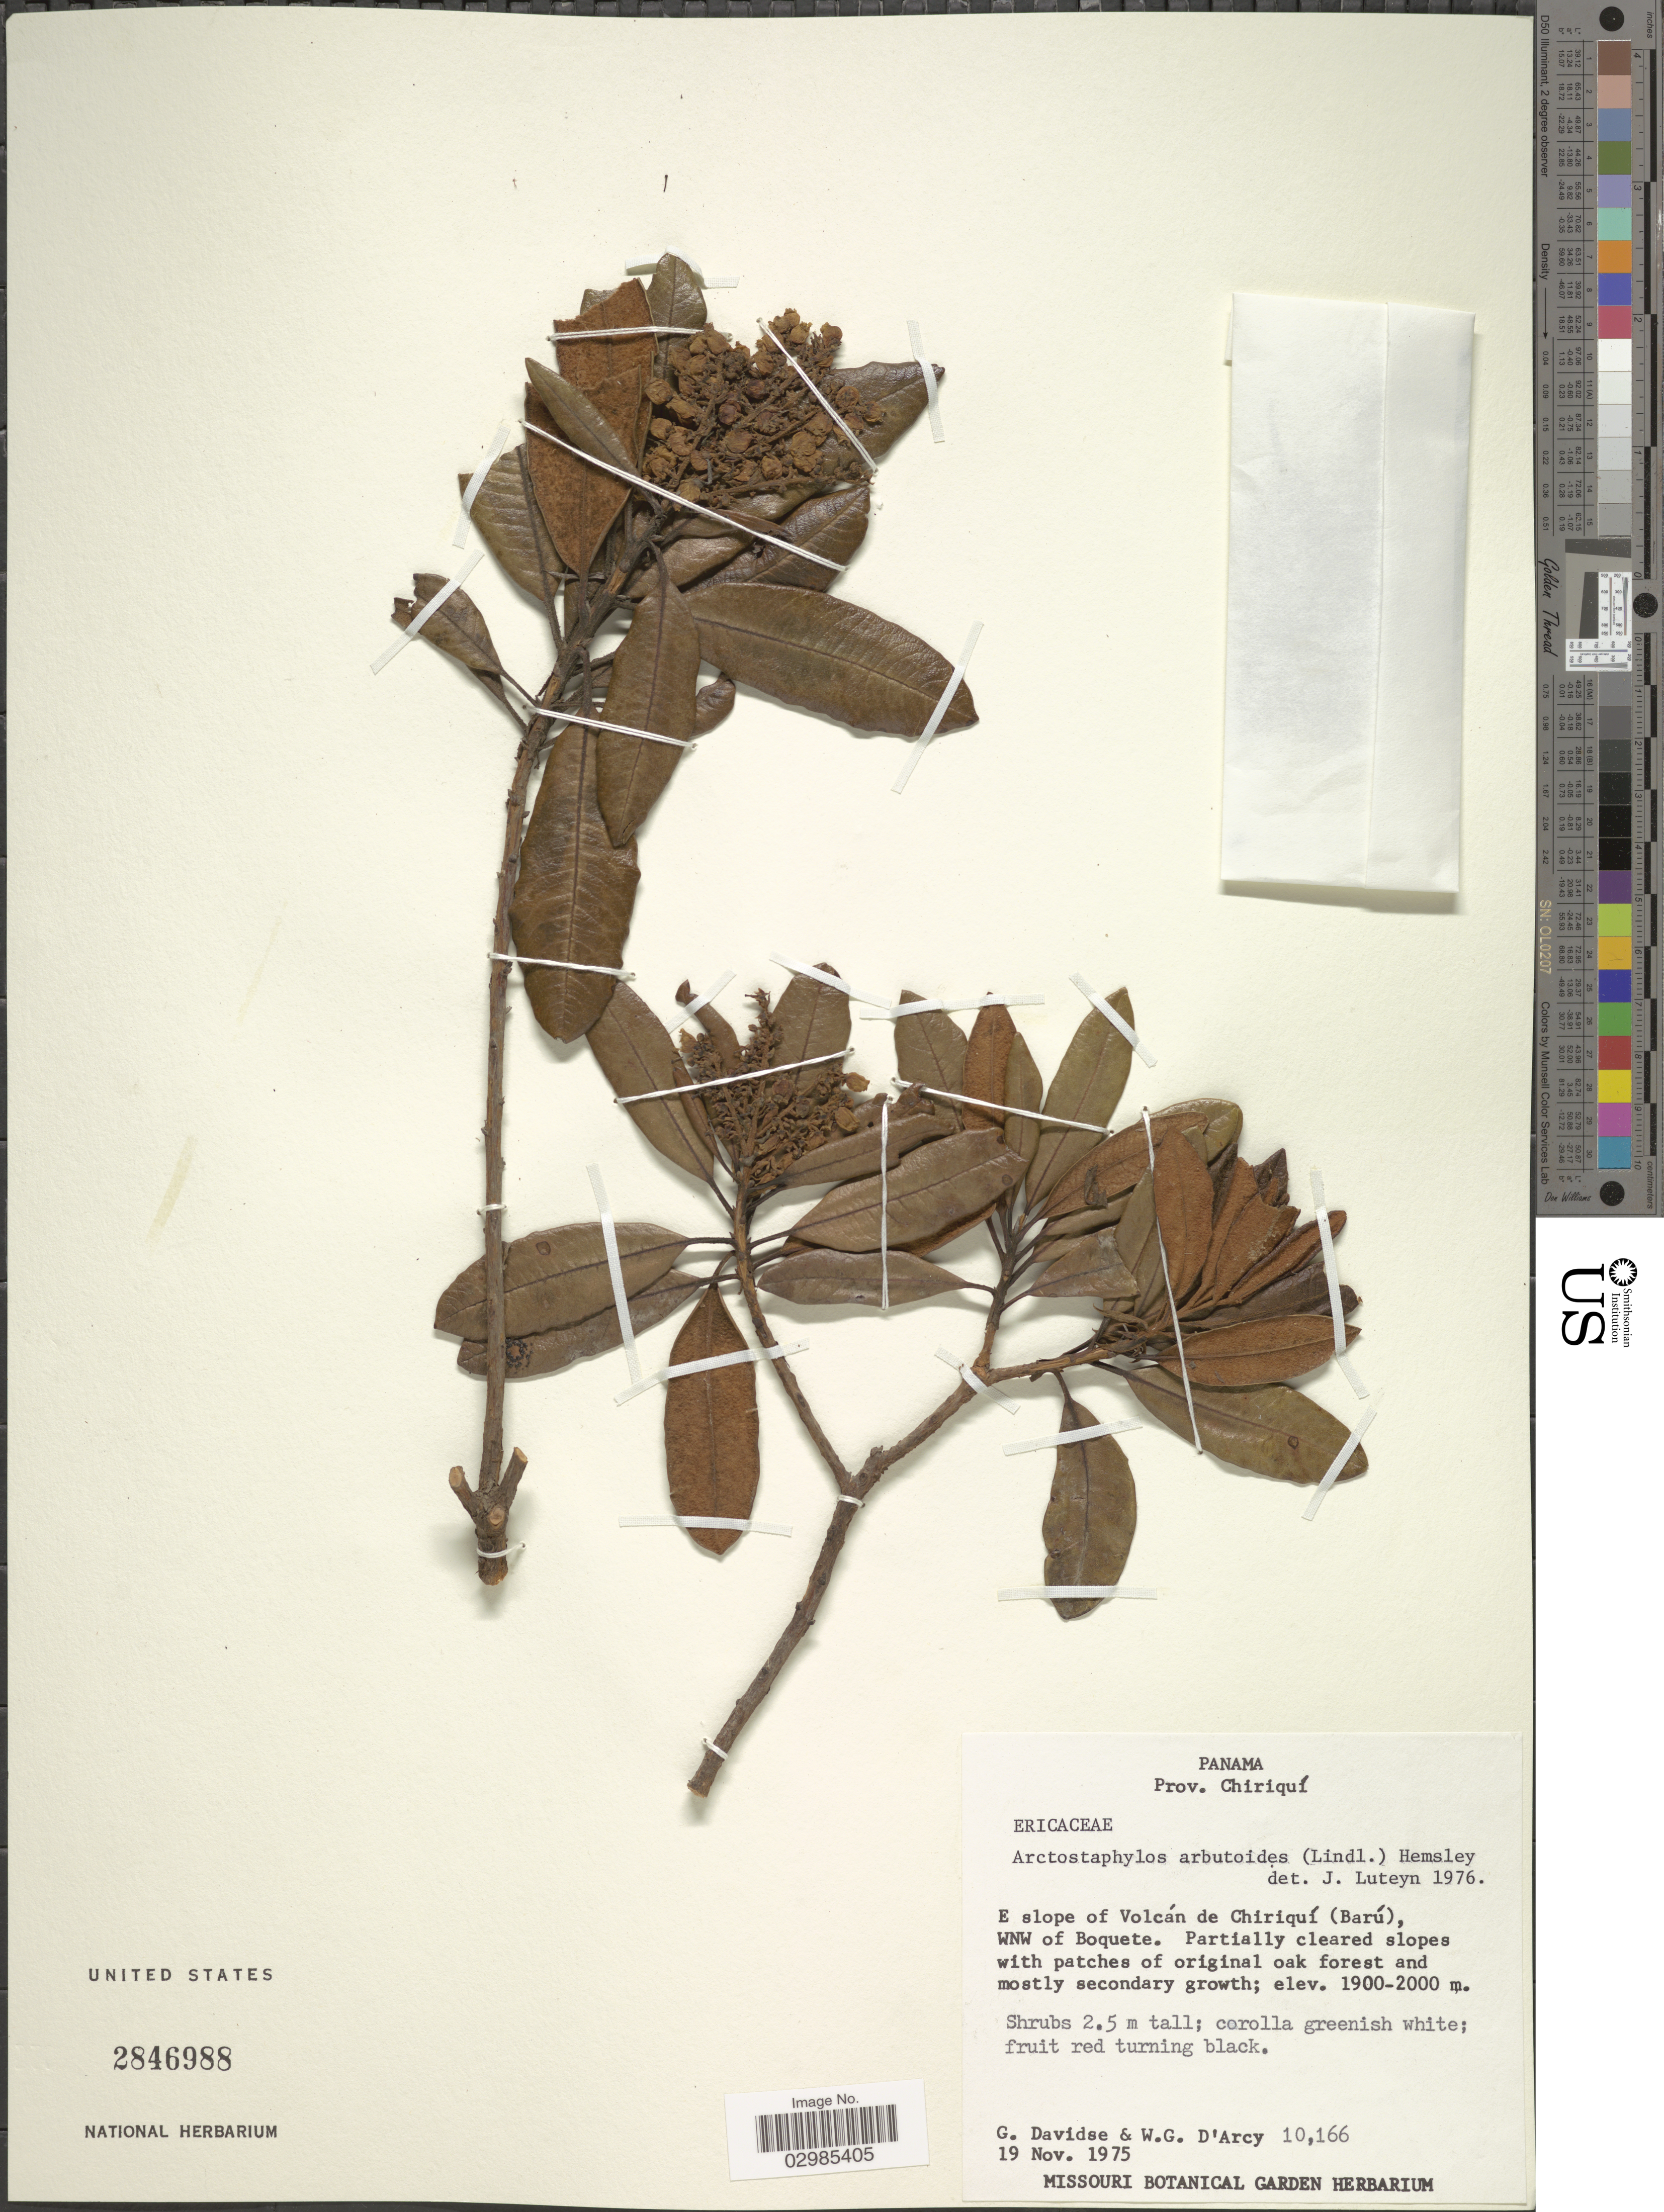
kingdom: Plantae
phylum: Tracheophyta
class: Magnoliopsida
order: Ericales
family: Ericaceae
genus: Arctostaphylos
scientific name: Arctostaphylos arbutoides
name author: (Lindl.) Hemsl.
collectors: G. Davidse & W. G. D'Arcy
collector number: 10166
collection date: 1975-11-19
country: Panama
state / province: Chiriqui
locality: E slope of Volcán de Chiriquí (Barú), WNW of Boquete.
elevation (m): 1900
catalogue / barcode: US 2846988